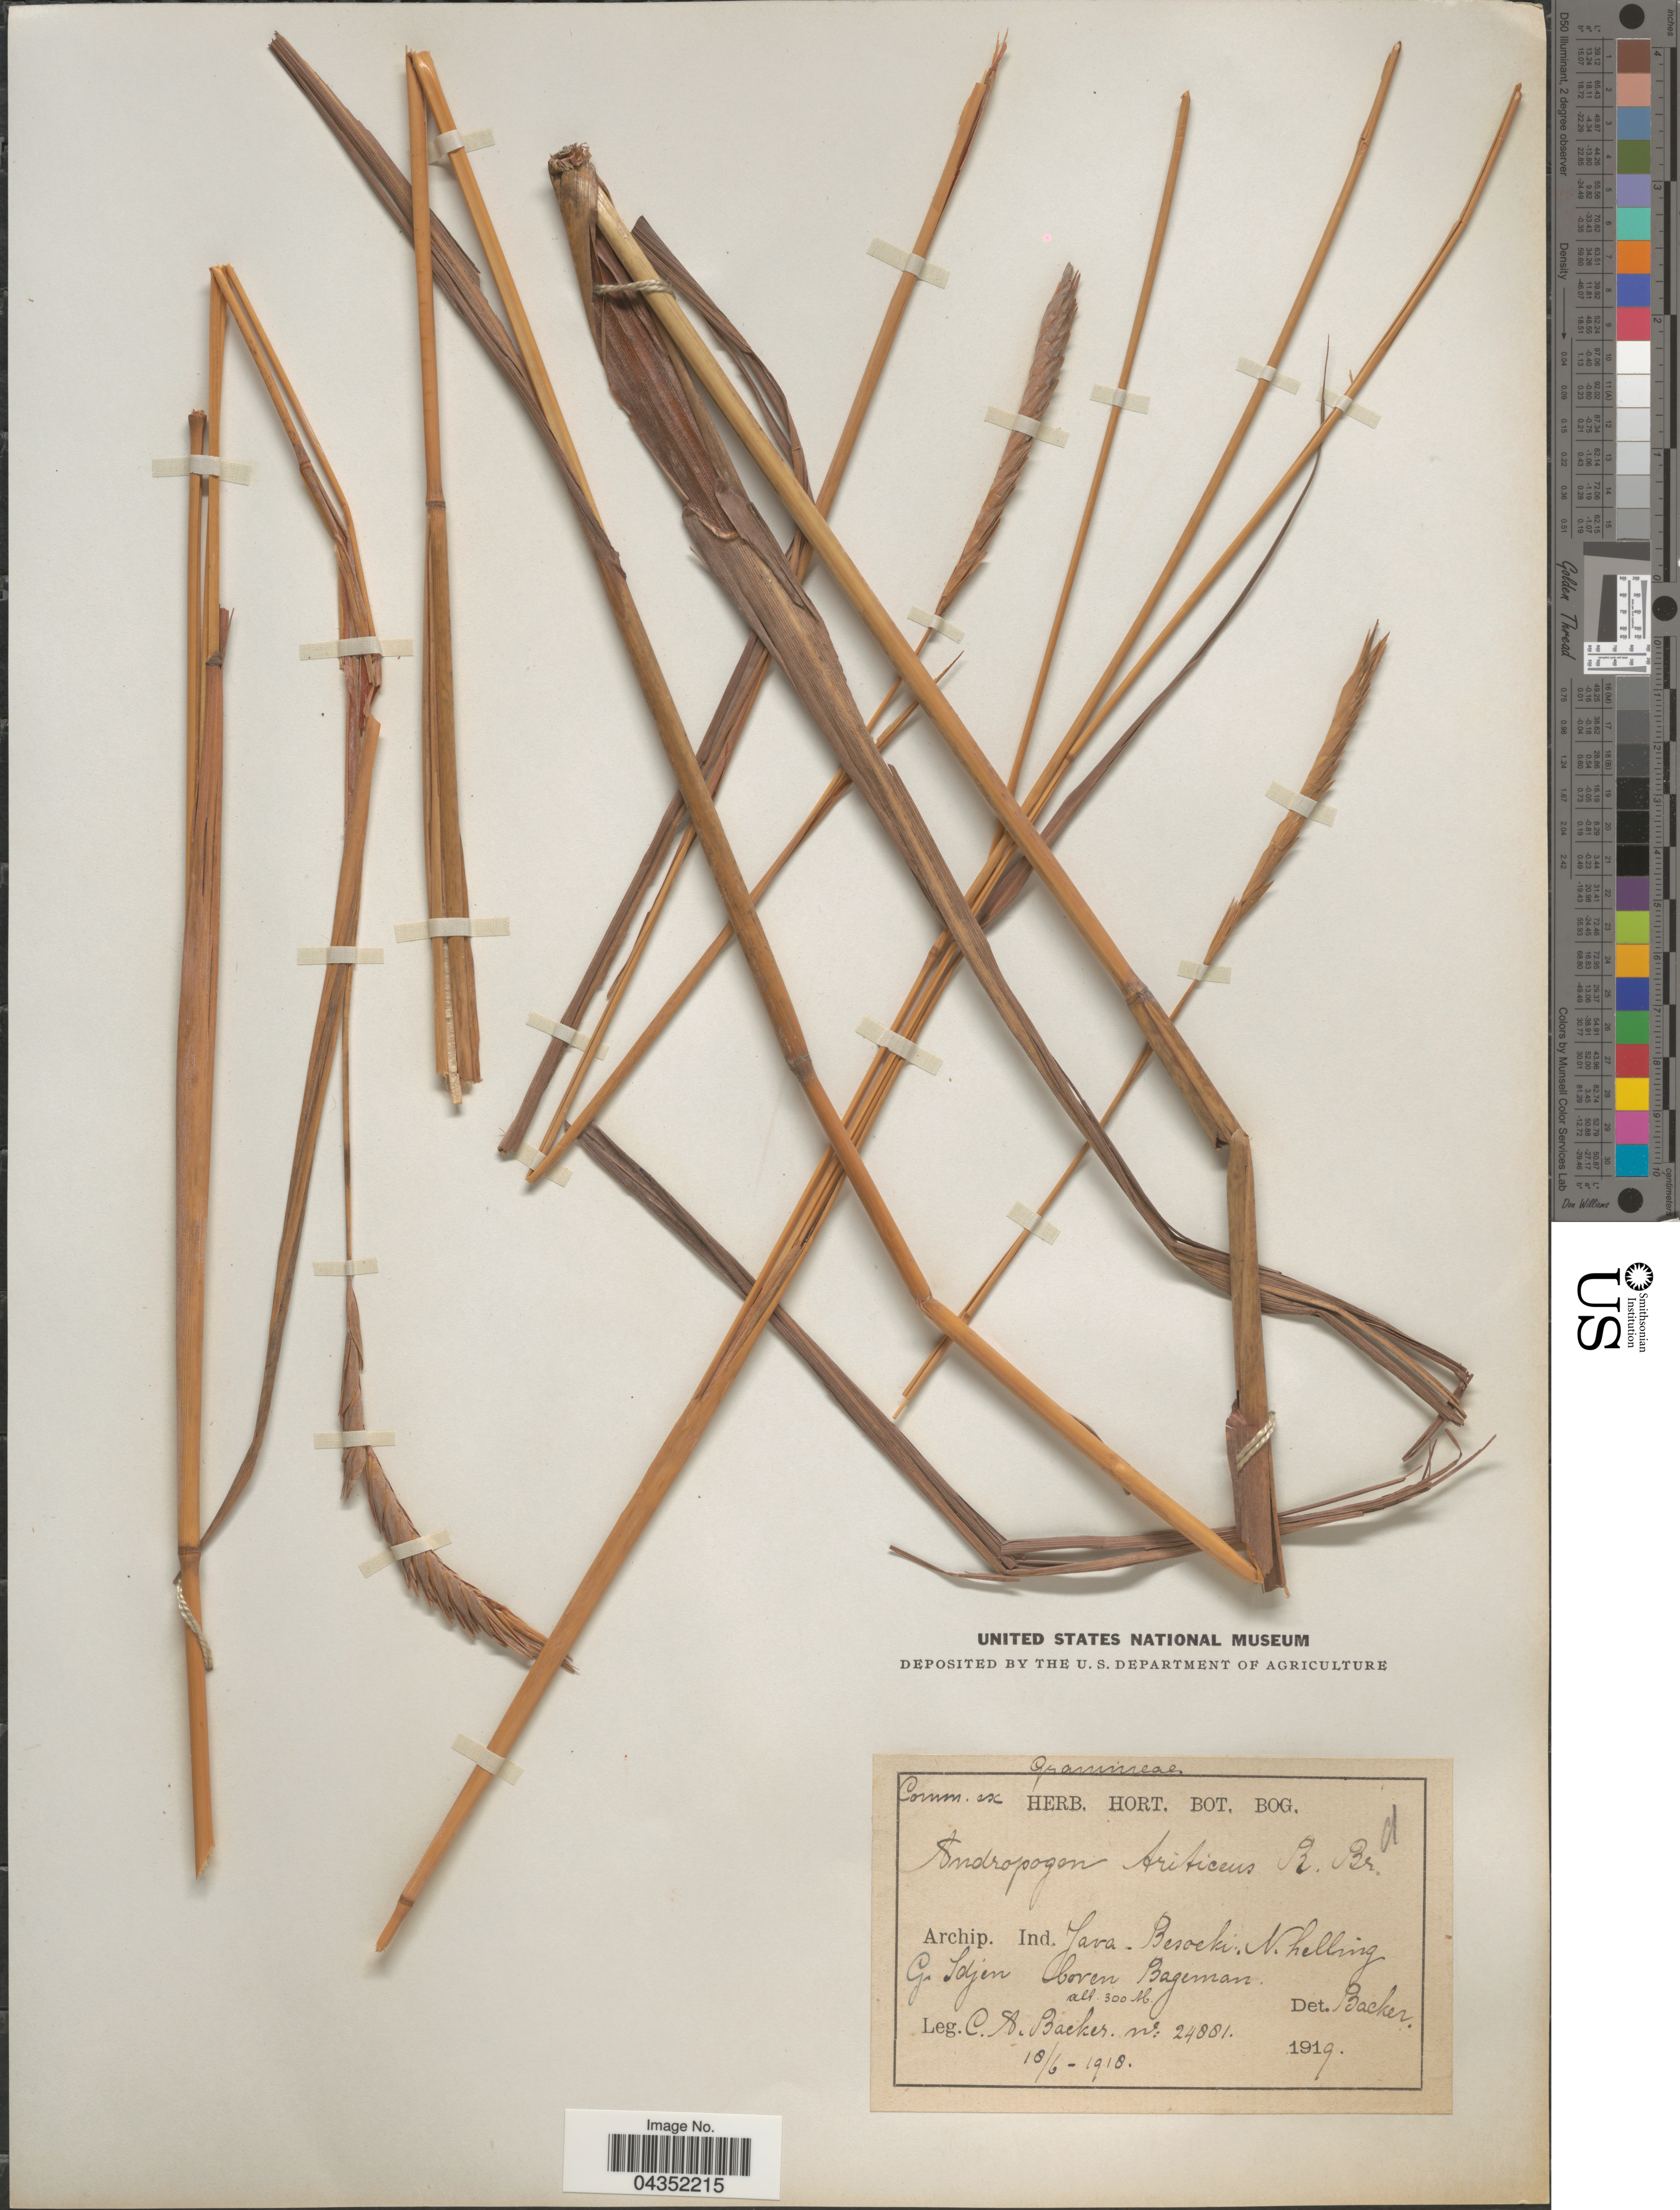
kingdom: Plantae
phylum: Tracheophyta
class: Liliopsida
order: Poales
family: Poaceae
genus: Heteropogon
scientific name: Heteropogon triticeus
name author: (R. Br.) Stapf ex Craib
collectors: C. A. Backer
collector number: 24881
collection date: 1918-06-18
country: Indonesia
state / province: Java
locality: Archip. Ind. Besoeki. N. helling. G. Idjen boven Bageman.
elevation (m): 300